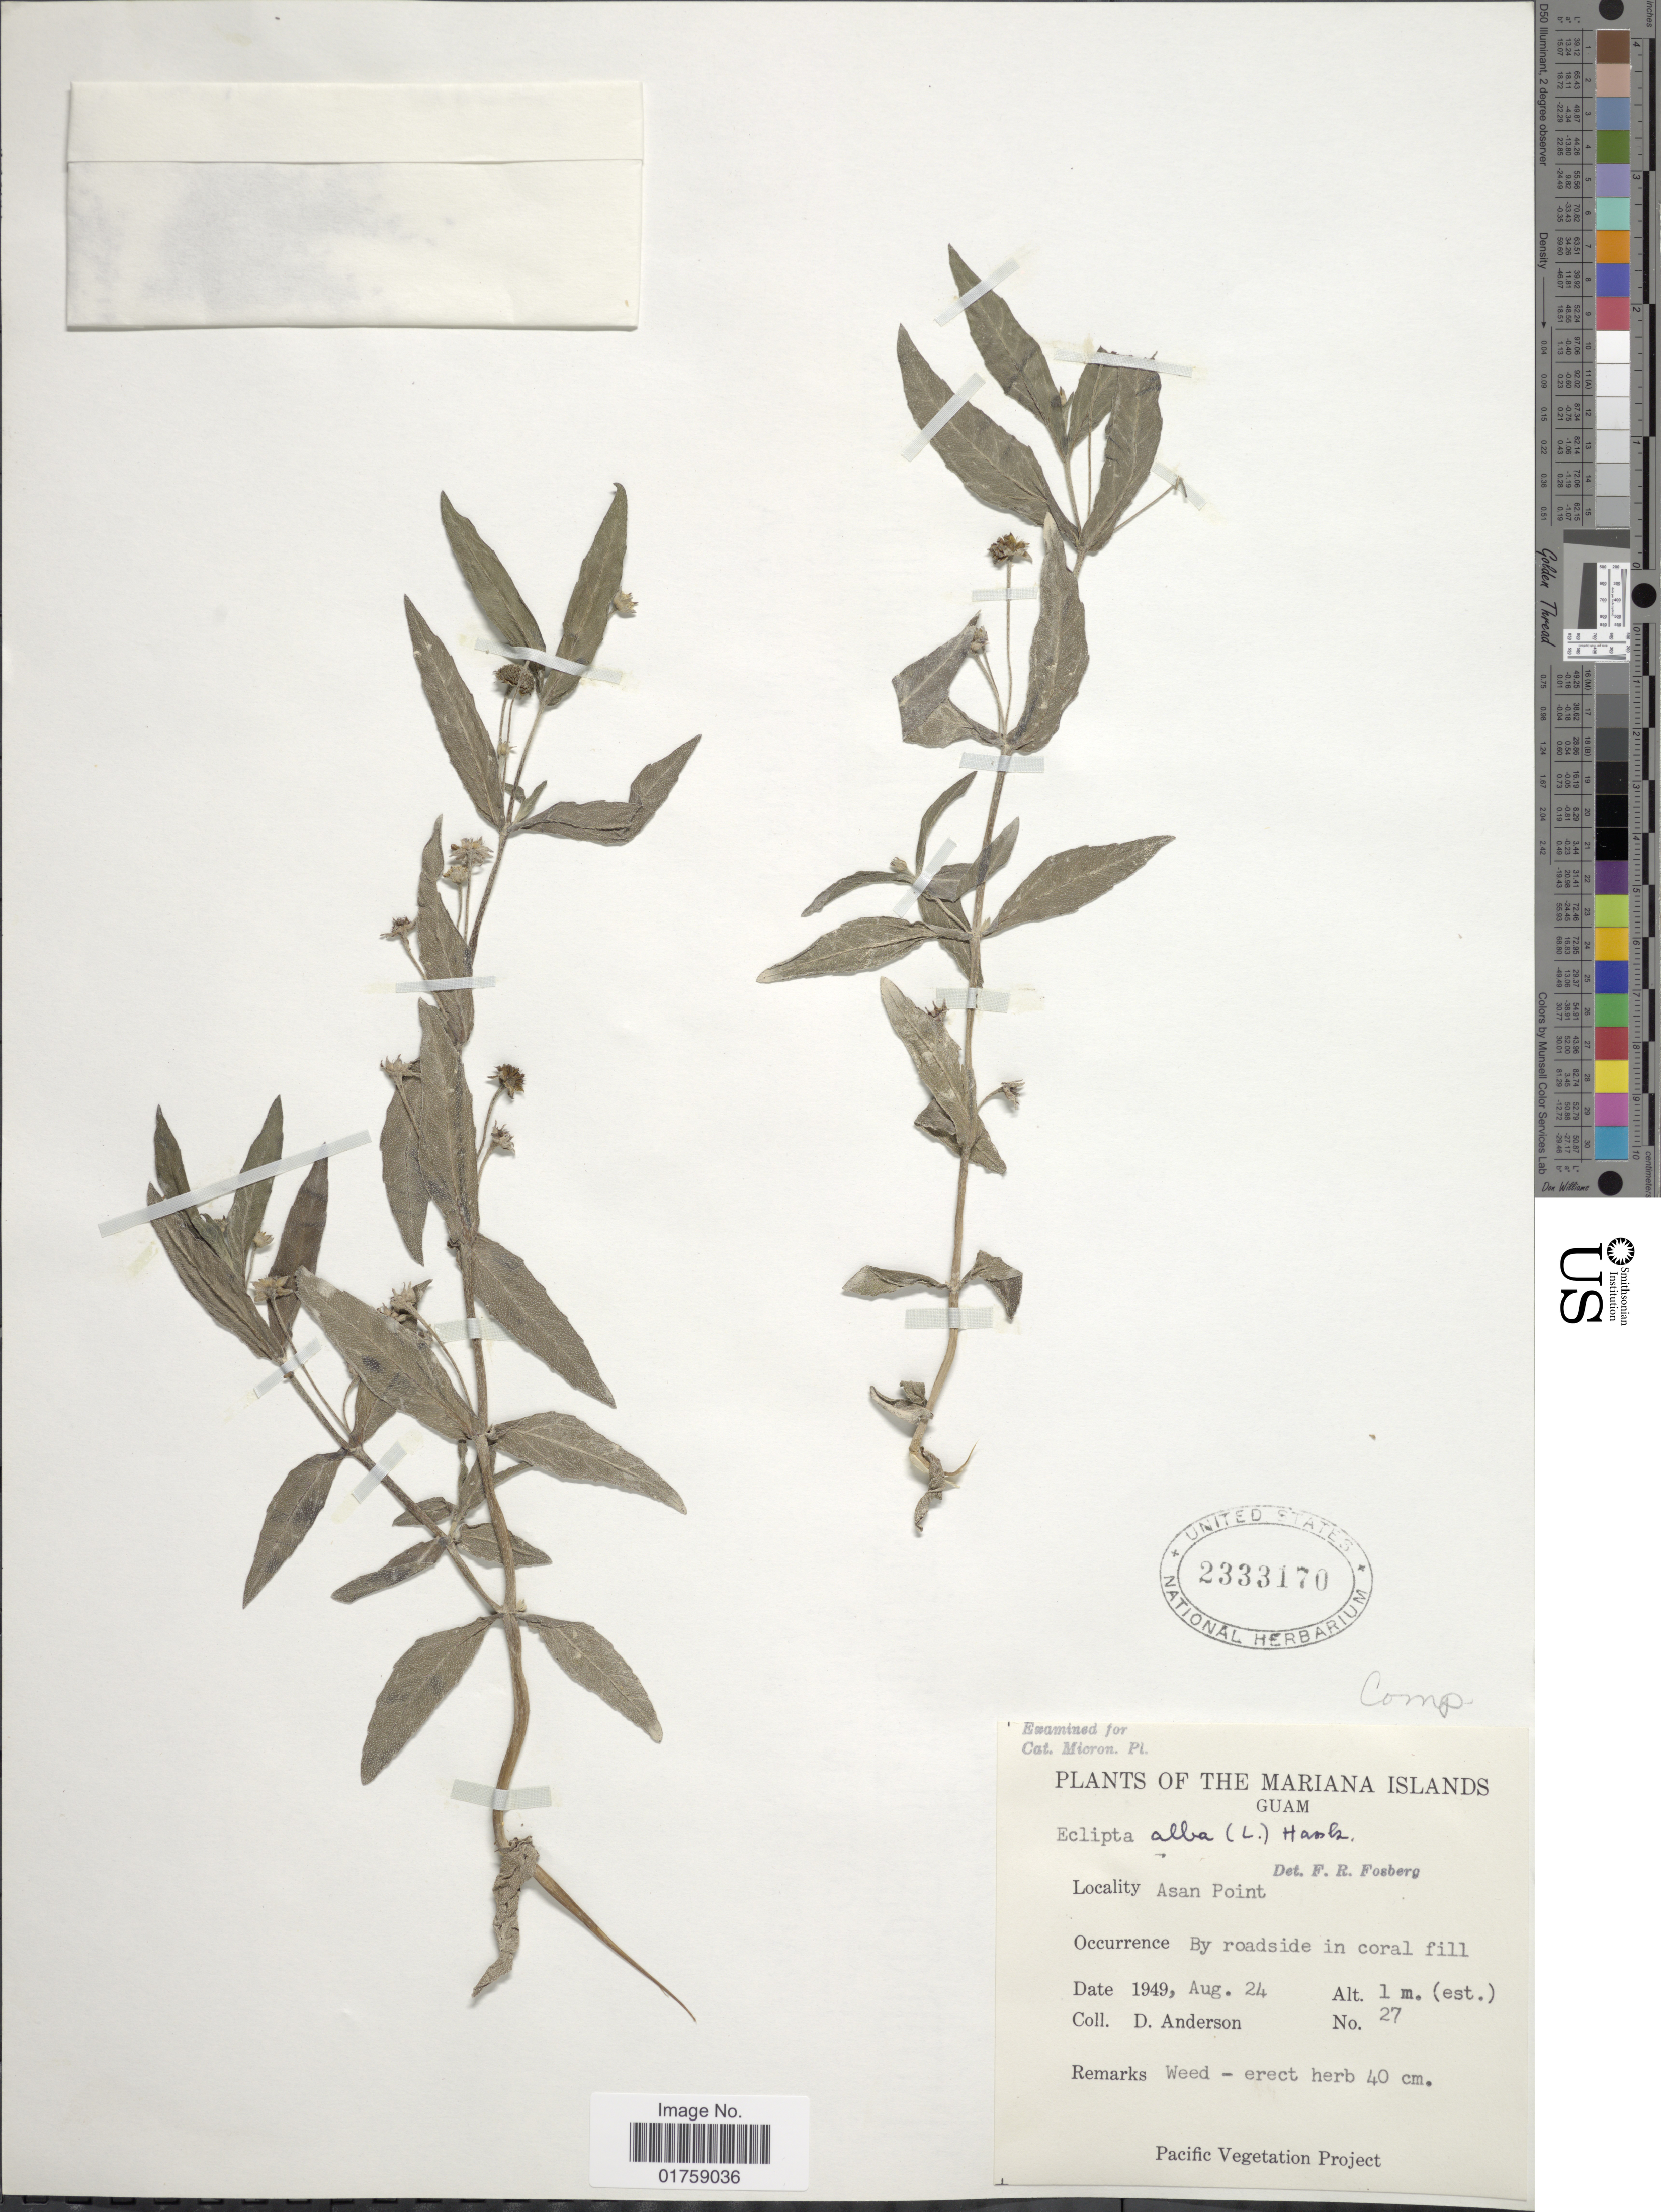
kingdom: Plantae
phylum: Tracheophyta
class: Magnoliopsida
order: Asterales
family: Asteraceae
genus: Eclipta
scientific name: Eclipta prostrata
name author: (L.) L.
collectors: D. Anderson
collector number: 27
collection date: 1949-08-24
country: Guam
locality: The Mariana Islands. Guam. Asan Point. By roadside in coral fill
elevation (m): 1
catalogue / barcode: US 2333170